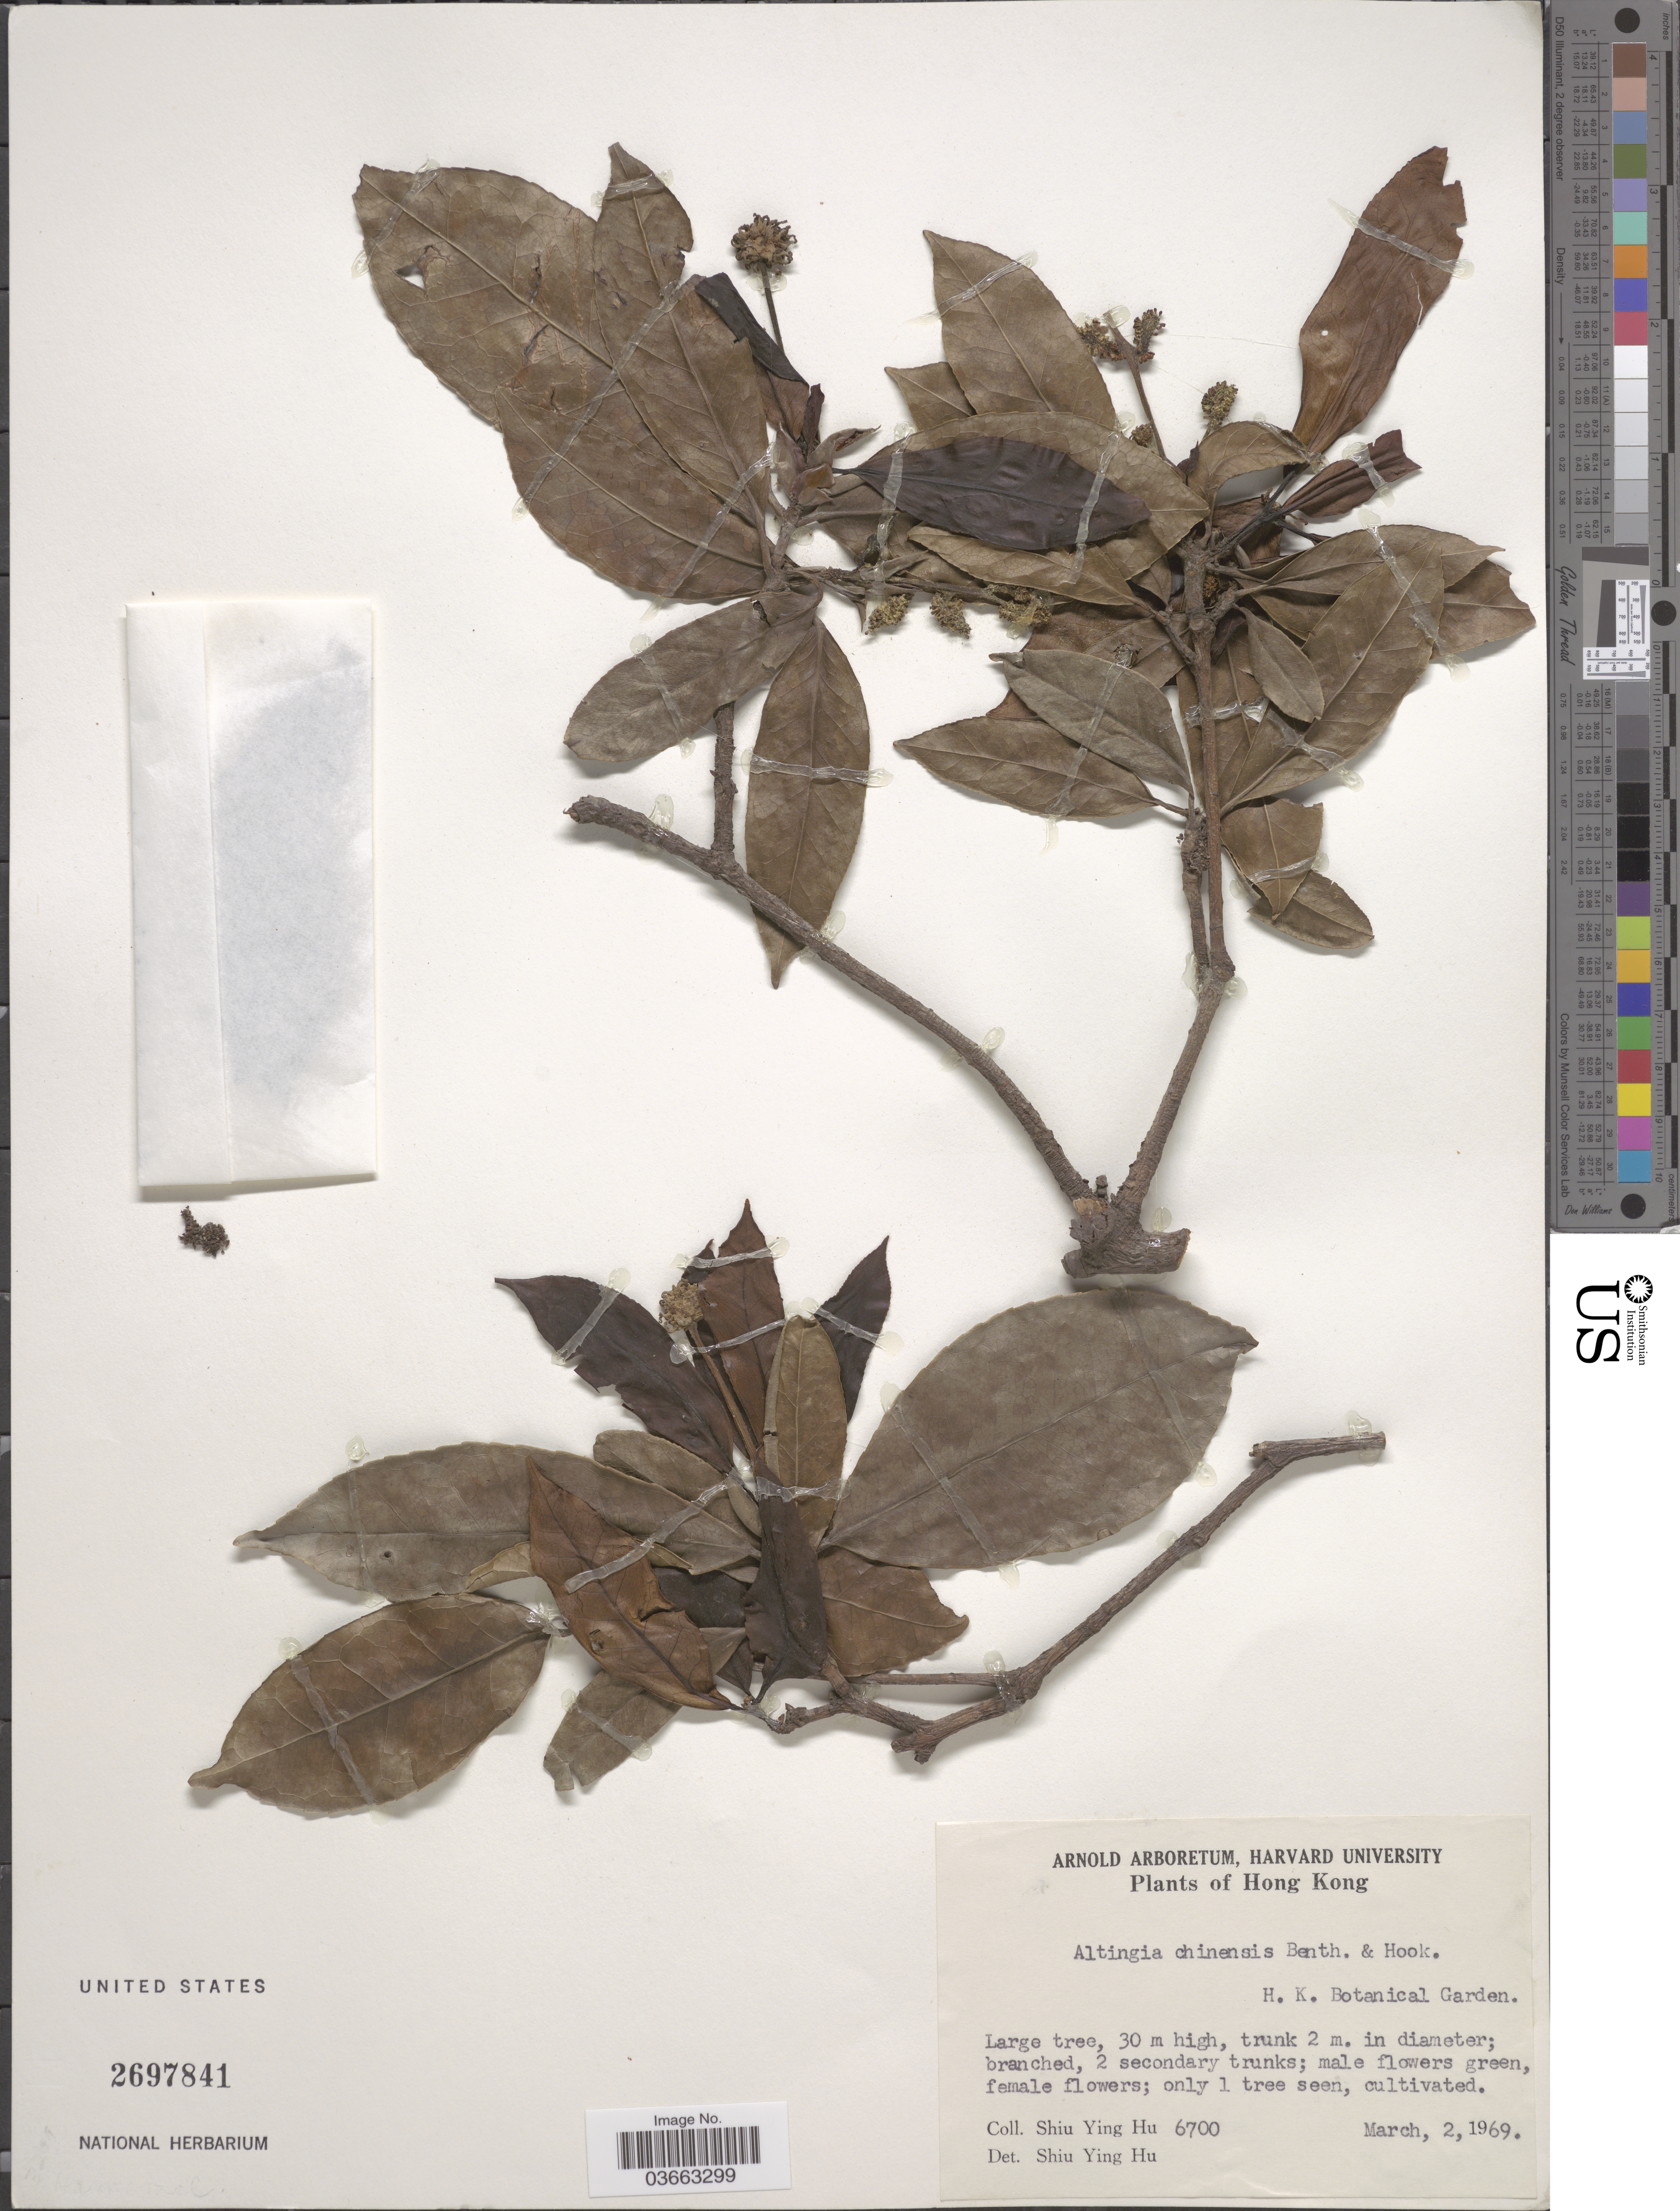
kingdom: Plantae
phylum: Tracheophyta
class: Magnoliopsida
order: Saxifragales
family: Altingiaceae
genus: Liquidambar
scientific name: Liquidambar chinensis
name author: Champ.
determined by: Strong, Mark T., (BOT), Smithsonian Institution - National Museum of Natural History (UNITED STATES)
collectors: S. Y. Hu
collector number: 6700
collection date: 1969-03-02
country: China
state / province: Hong Kong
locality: H. K. Botanical Garden.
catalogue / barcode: US 2697841